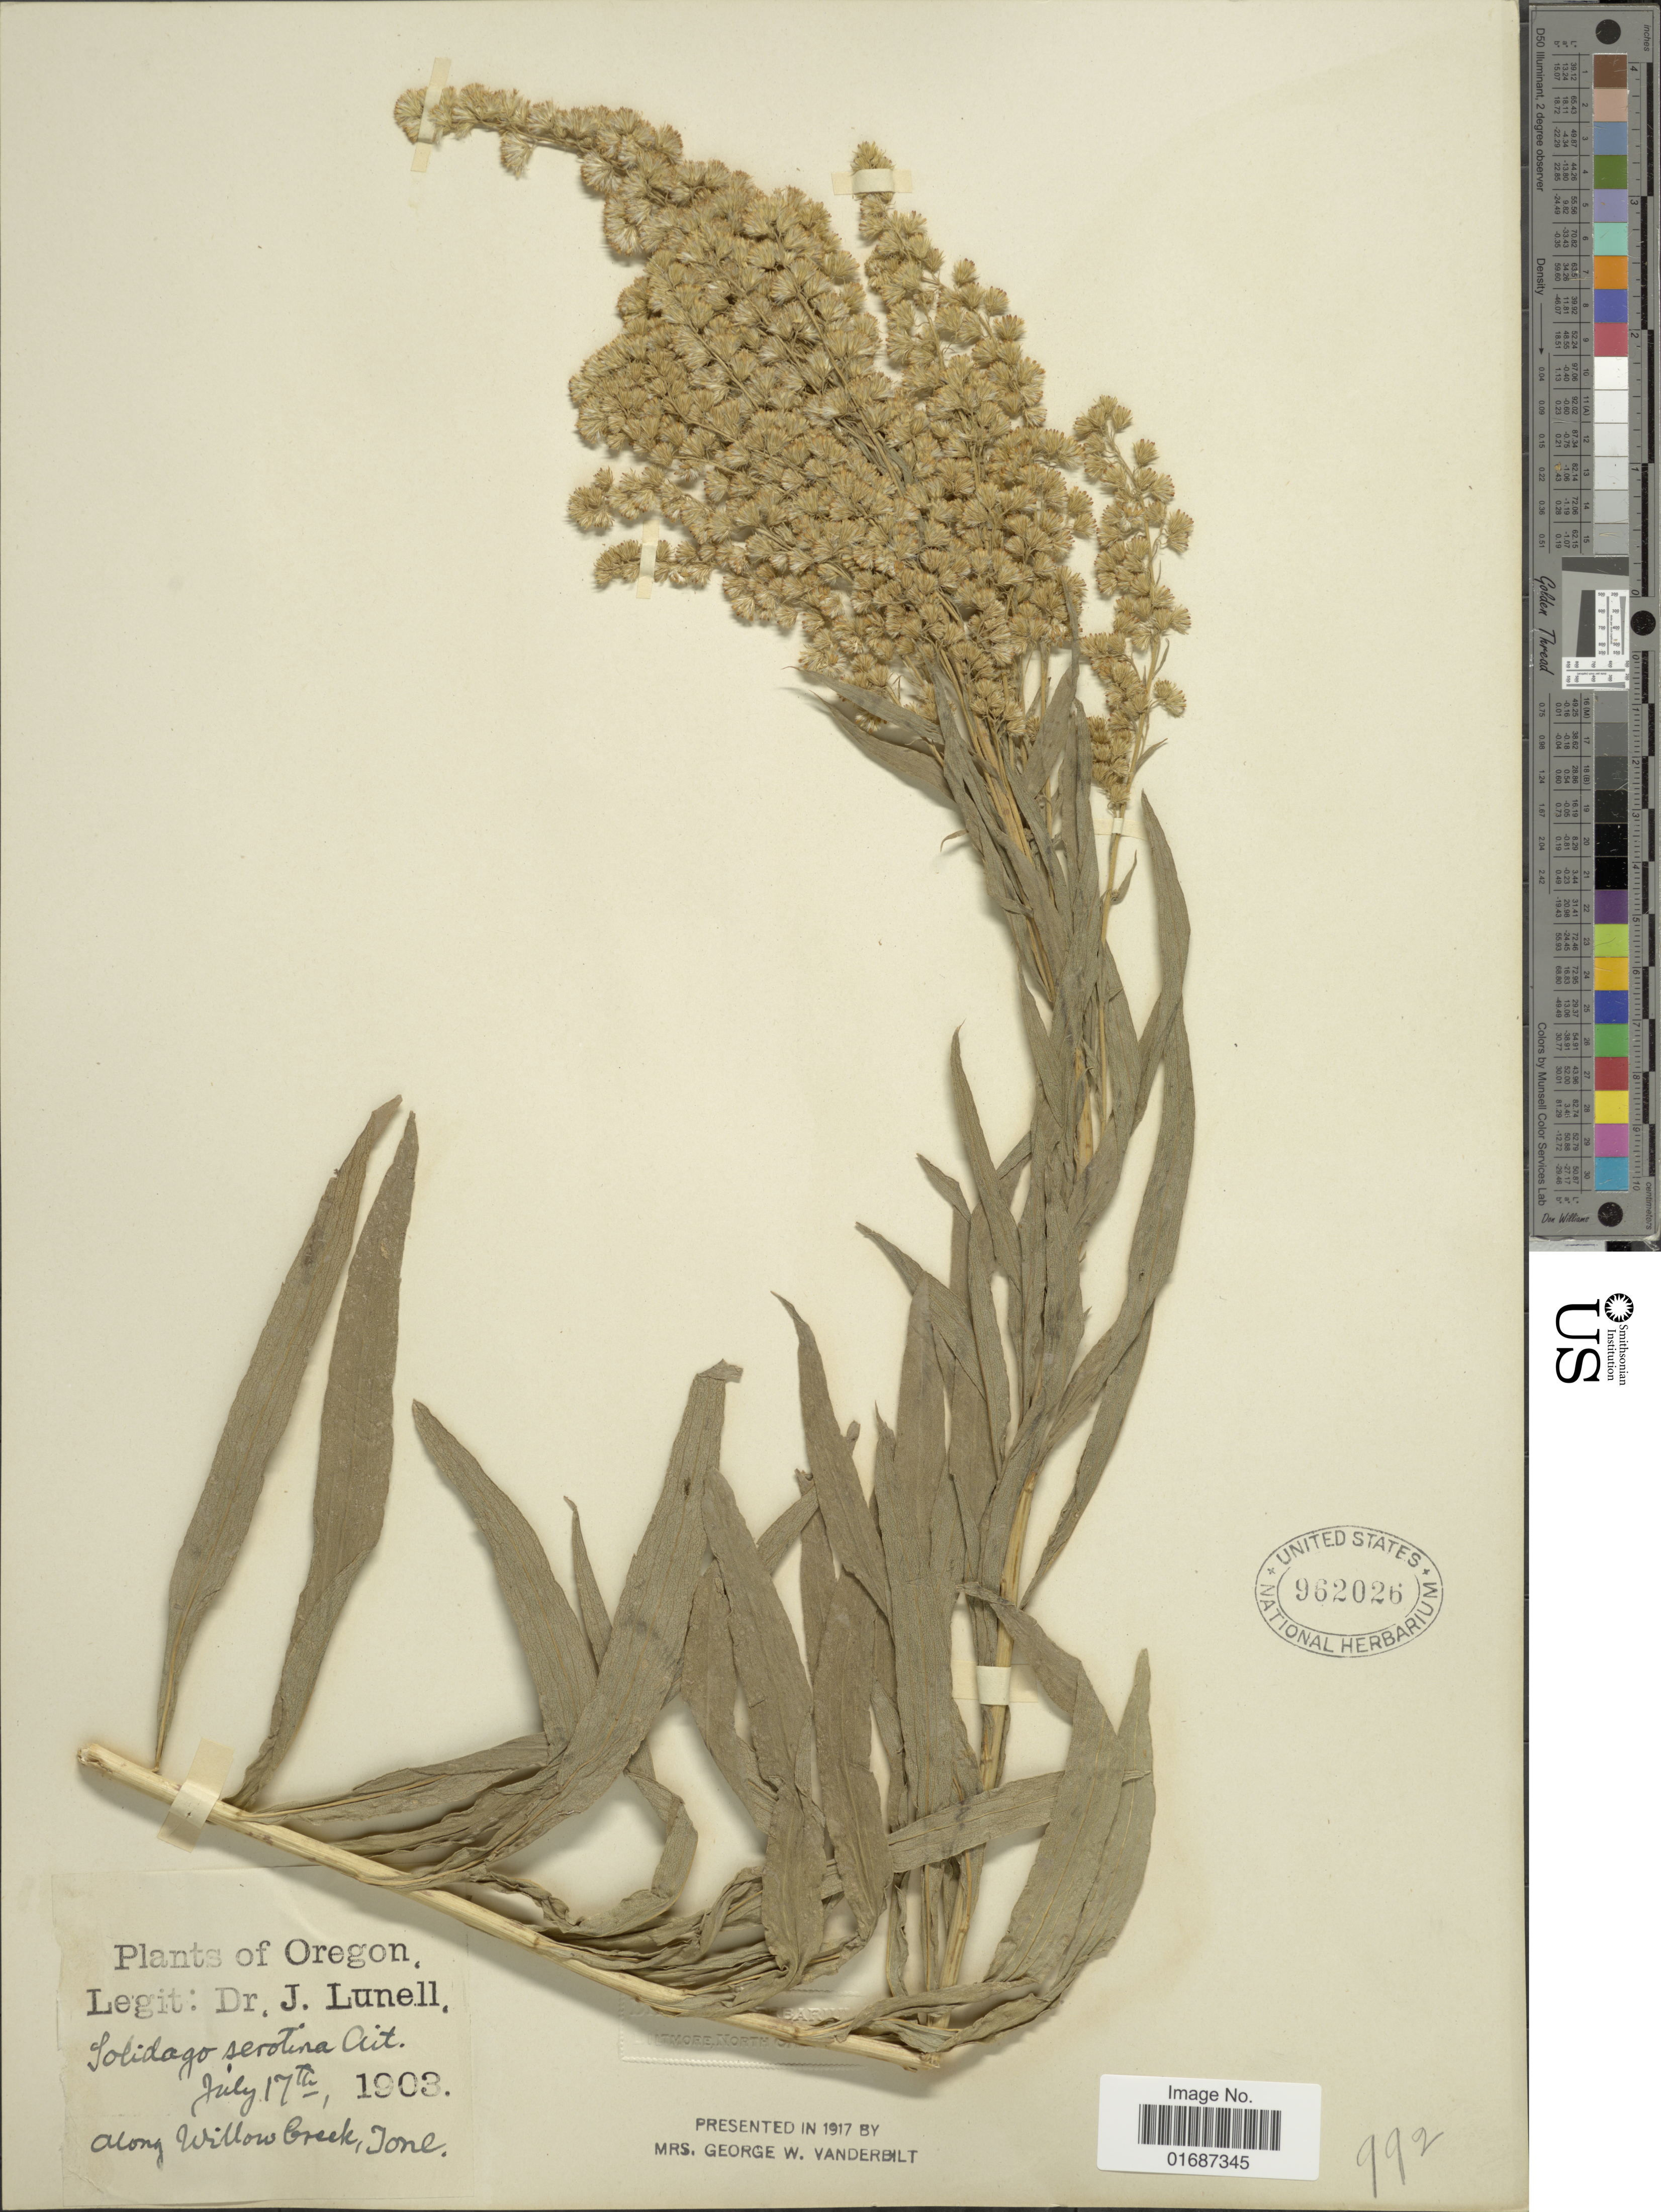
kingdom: Plantae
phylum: Tracheophyta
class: Magnoliopsida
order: Asterales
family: Asteraceae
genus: Solidago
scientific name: Solidago gigantea var. leiophylla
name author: Fernald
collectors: J. Lunell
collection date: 1903-07-17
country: United States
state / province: Oregon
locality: Along Willow Creek, Jone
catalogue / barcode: US 962026